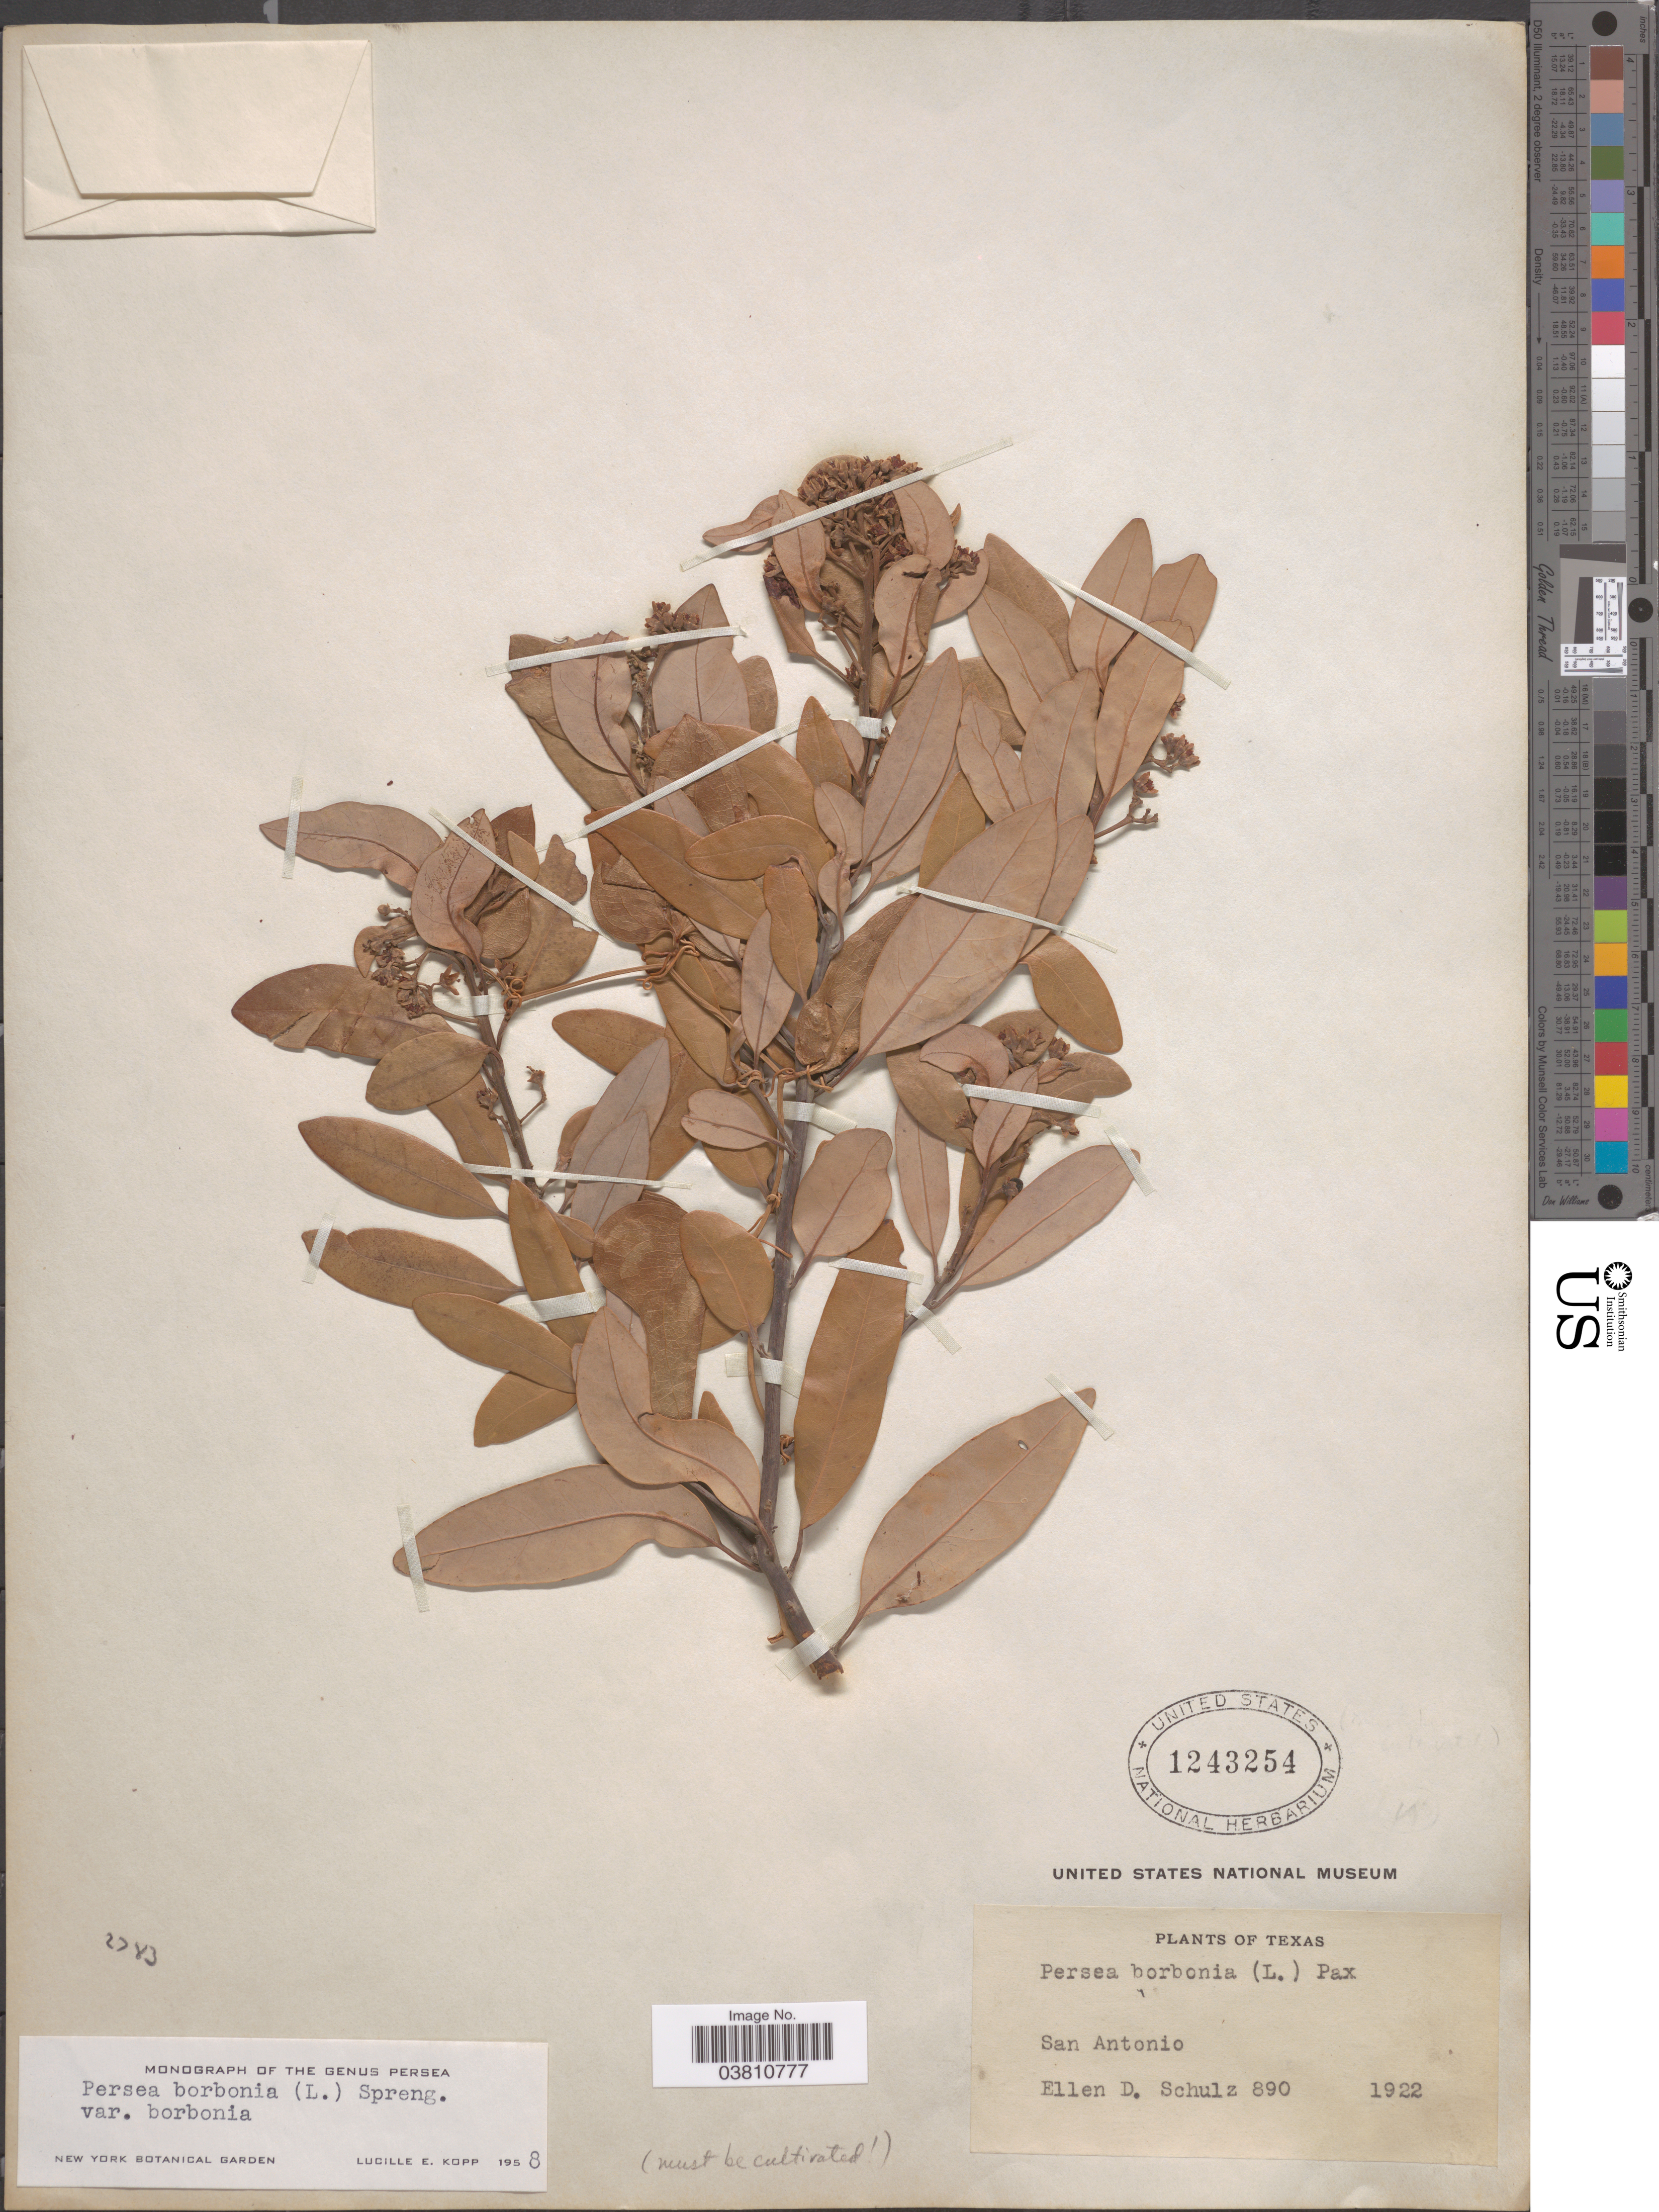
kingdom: Plantae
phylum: Tracheophyta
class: Magnoliopsida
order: Laurales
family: Lauraceae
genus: Persea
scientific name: Persea borbonia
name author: (L.) Spreng.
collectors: E. D. Schulz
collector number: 890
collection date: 1922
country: United States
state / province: Texas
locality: San Antonio.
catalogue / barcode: US 1243254